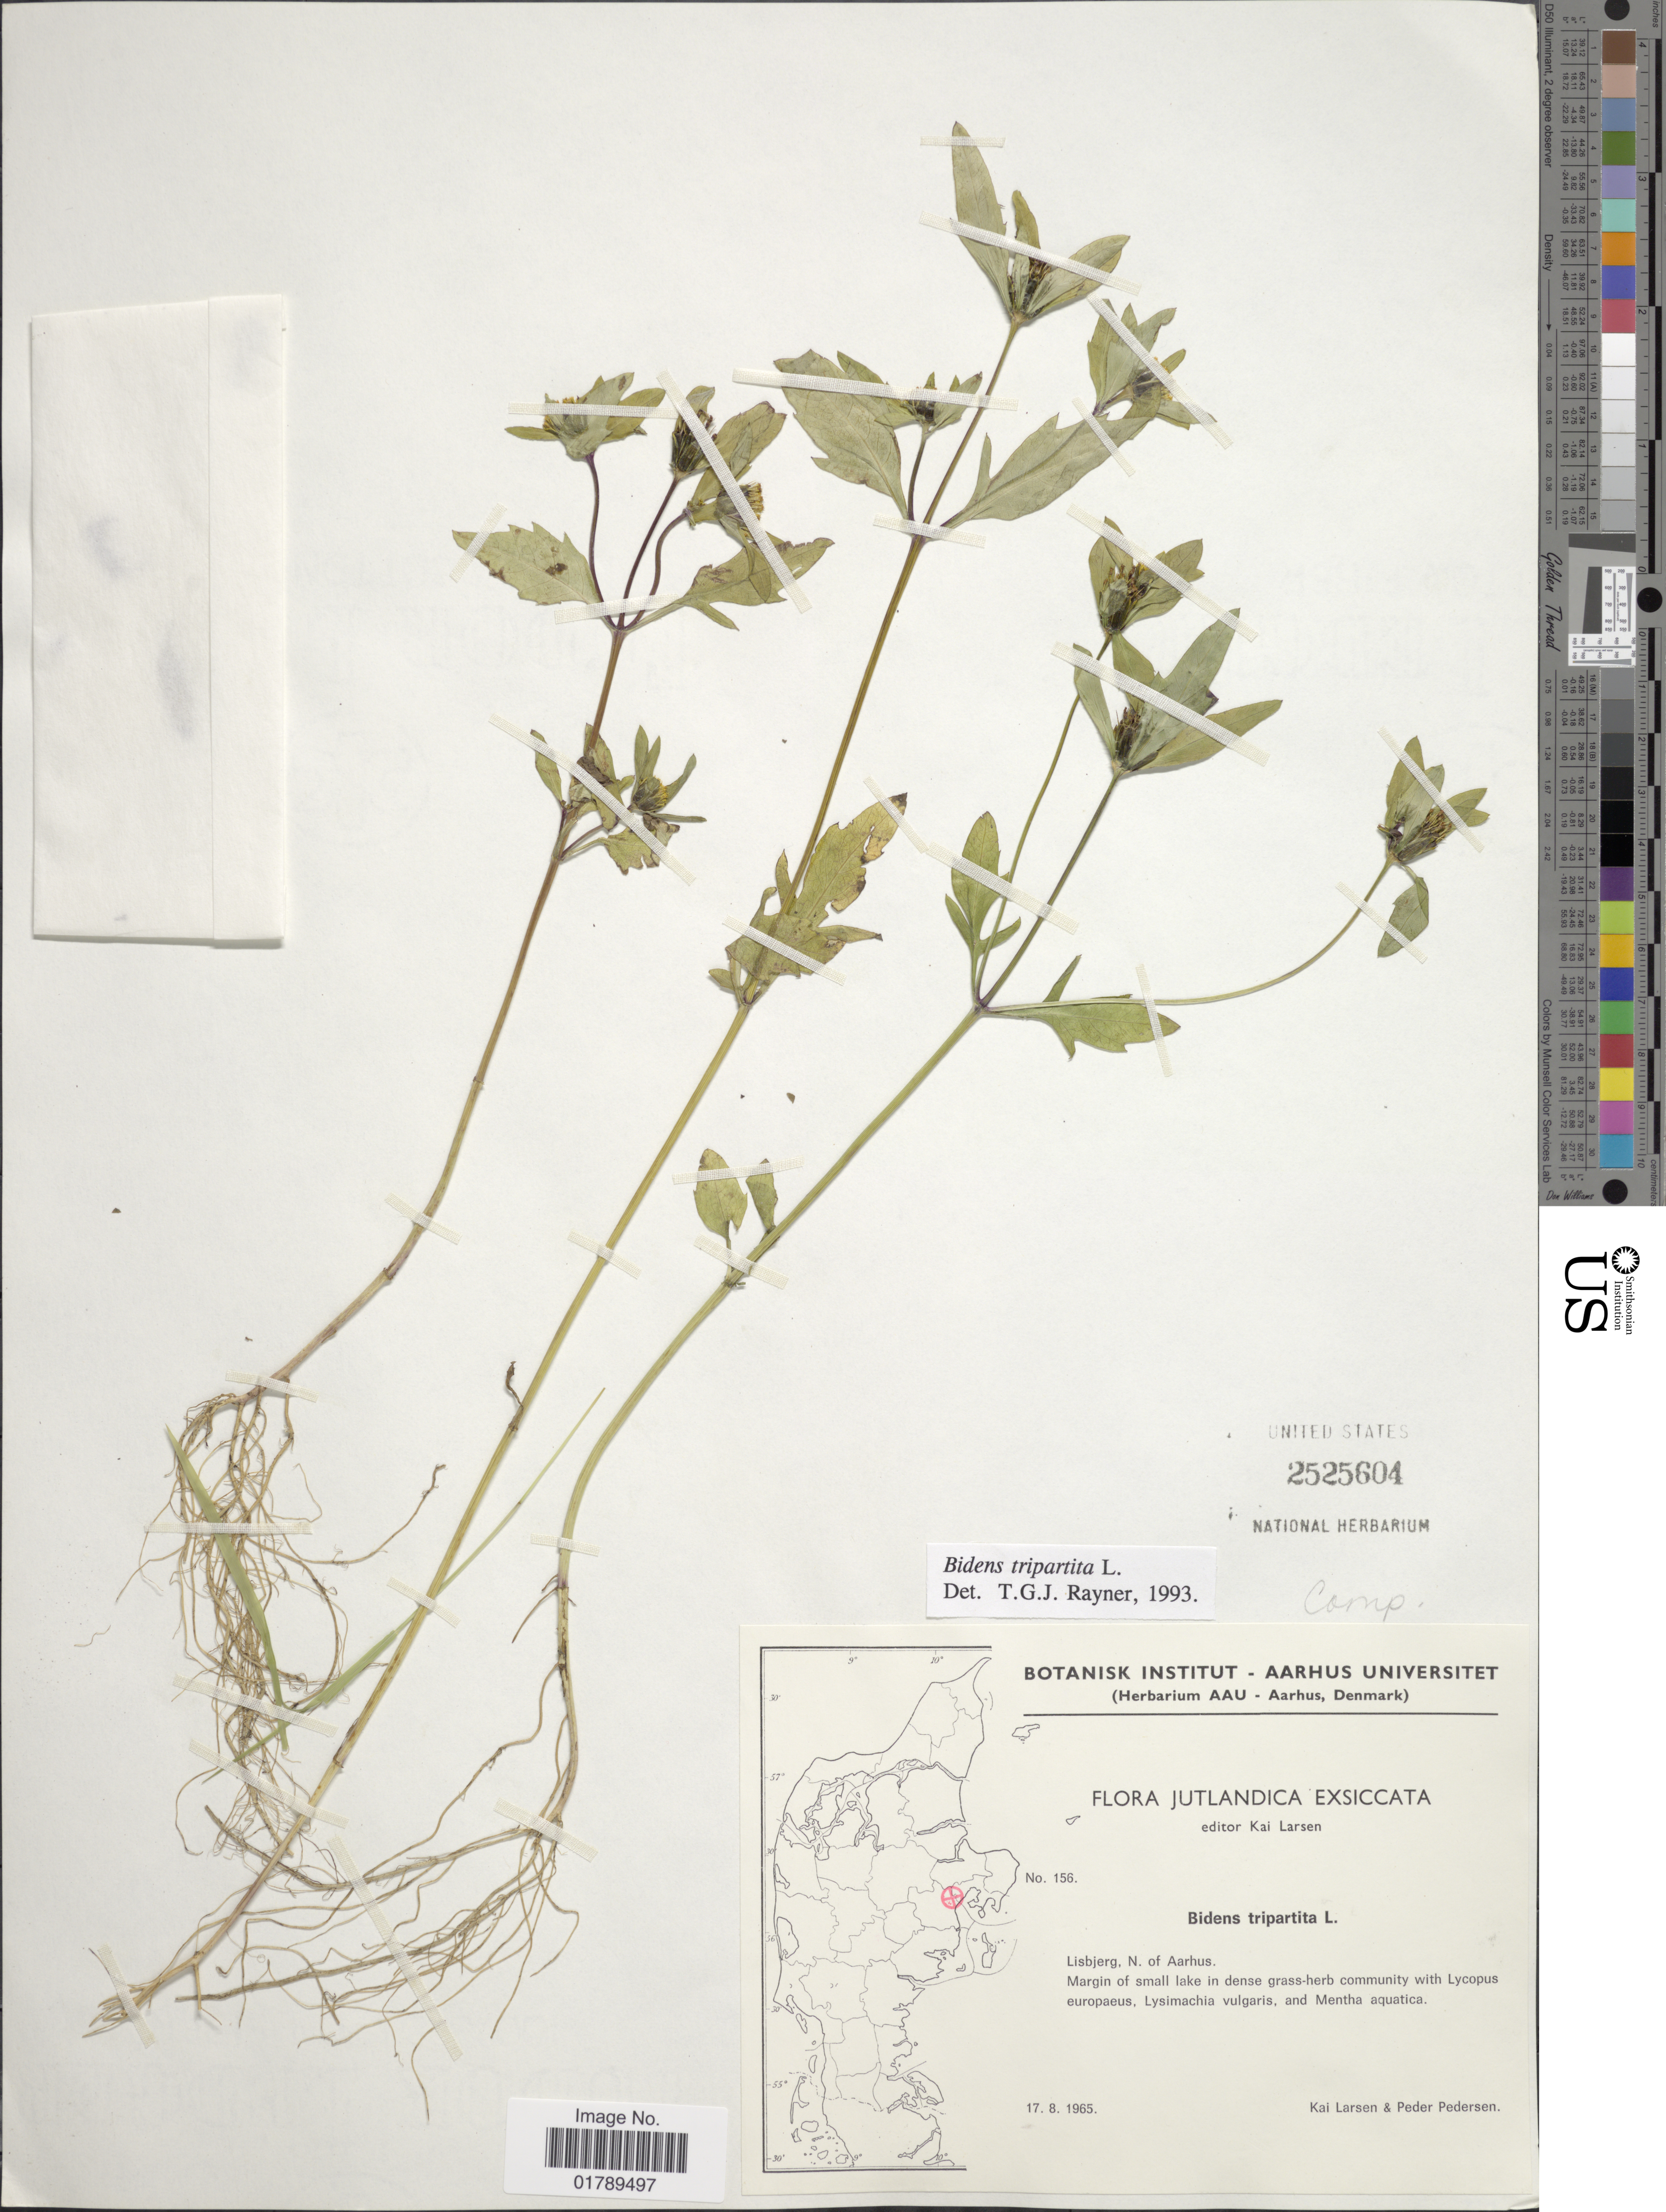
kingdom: Plantae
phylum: Tracheophyta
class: Magnoliopsida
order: Asterales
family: Asteraceae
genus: Bidens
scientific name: Bidens tripartita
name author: L.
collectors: K. Larsen & P. Pedersen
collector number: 156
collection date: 1965-08-17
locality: Jutlandica, Lisbjerg, N. of Aarhus.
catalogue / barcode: US 2525604